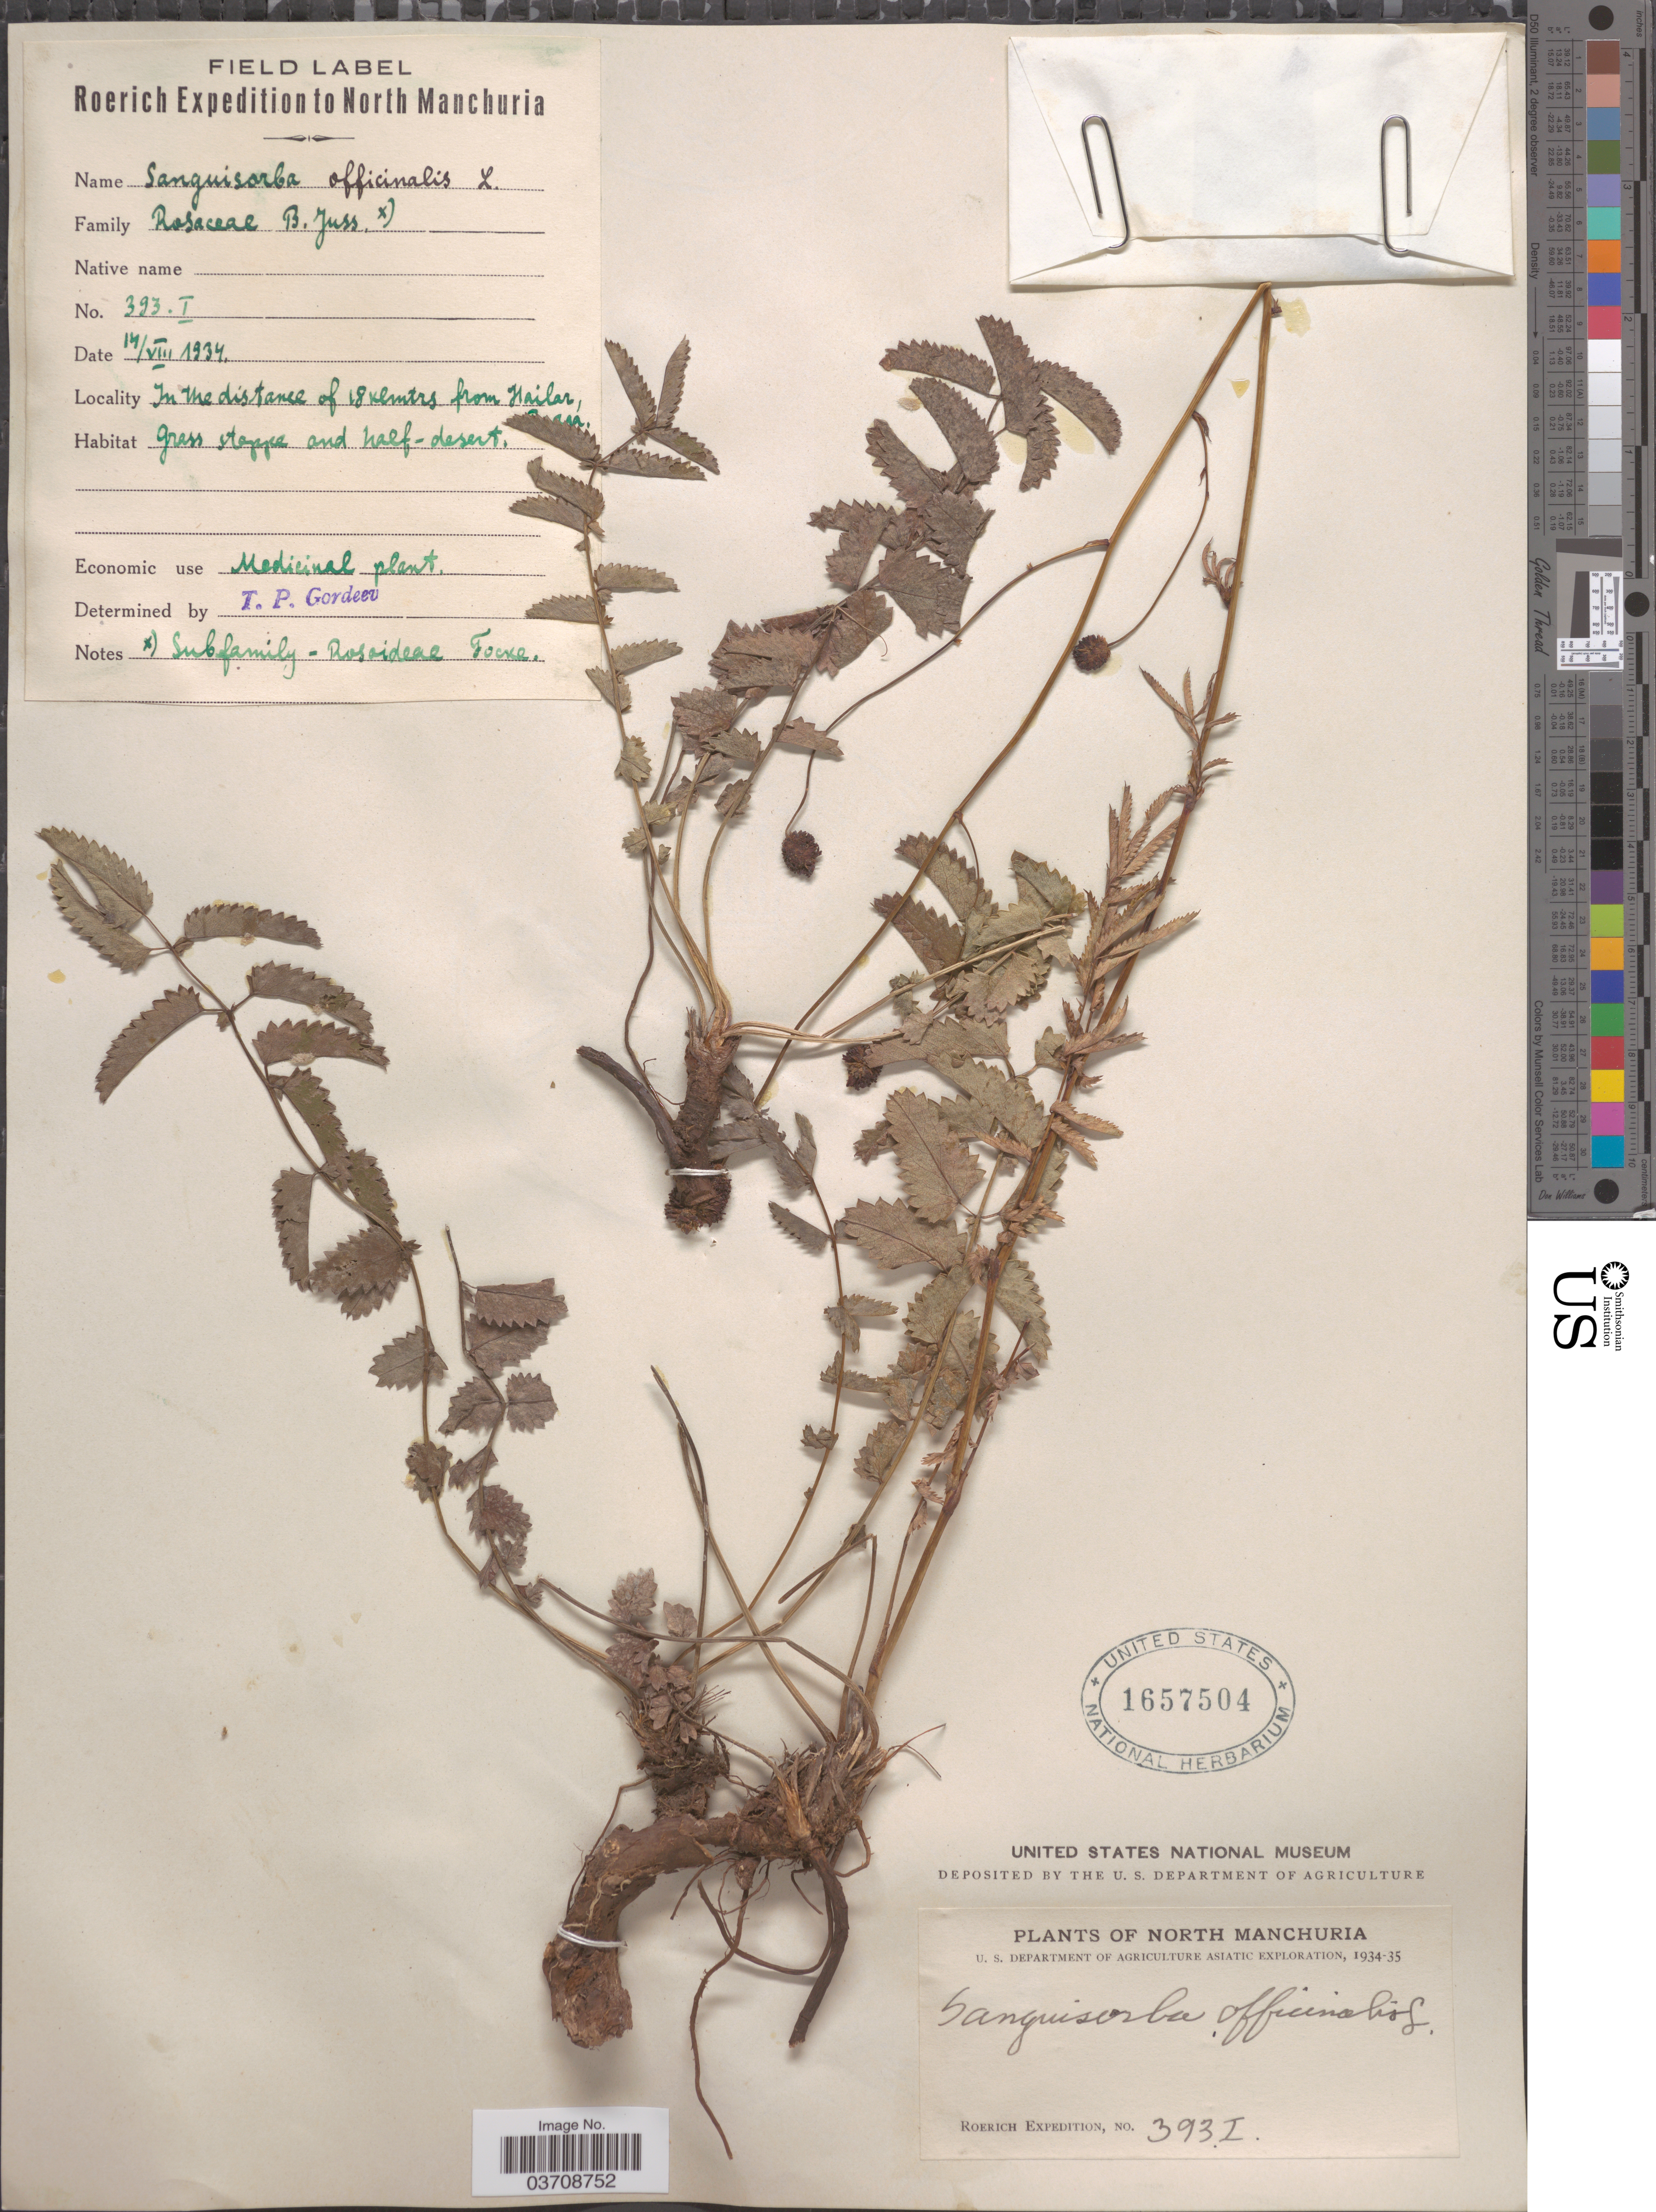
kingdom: Plantae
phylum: Tracheophyta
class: Magnoliopsida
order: Rosales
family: Rosaceae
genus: Sanguisorba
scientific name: Sanguisorba officinalis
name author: L.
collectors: Roerich Expedition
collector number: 393I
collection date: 1934-08-14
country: China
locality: North Manchuria. In the distance of 18 klmtrs from Hailar, [illegible text].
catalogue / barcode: US 1657504